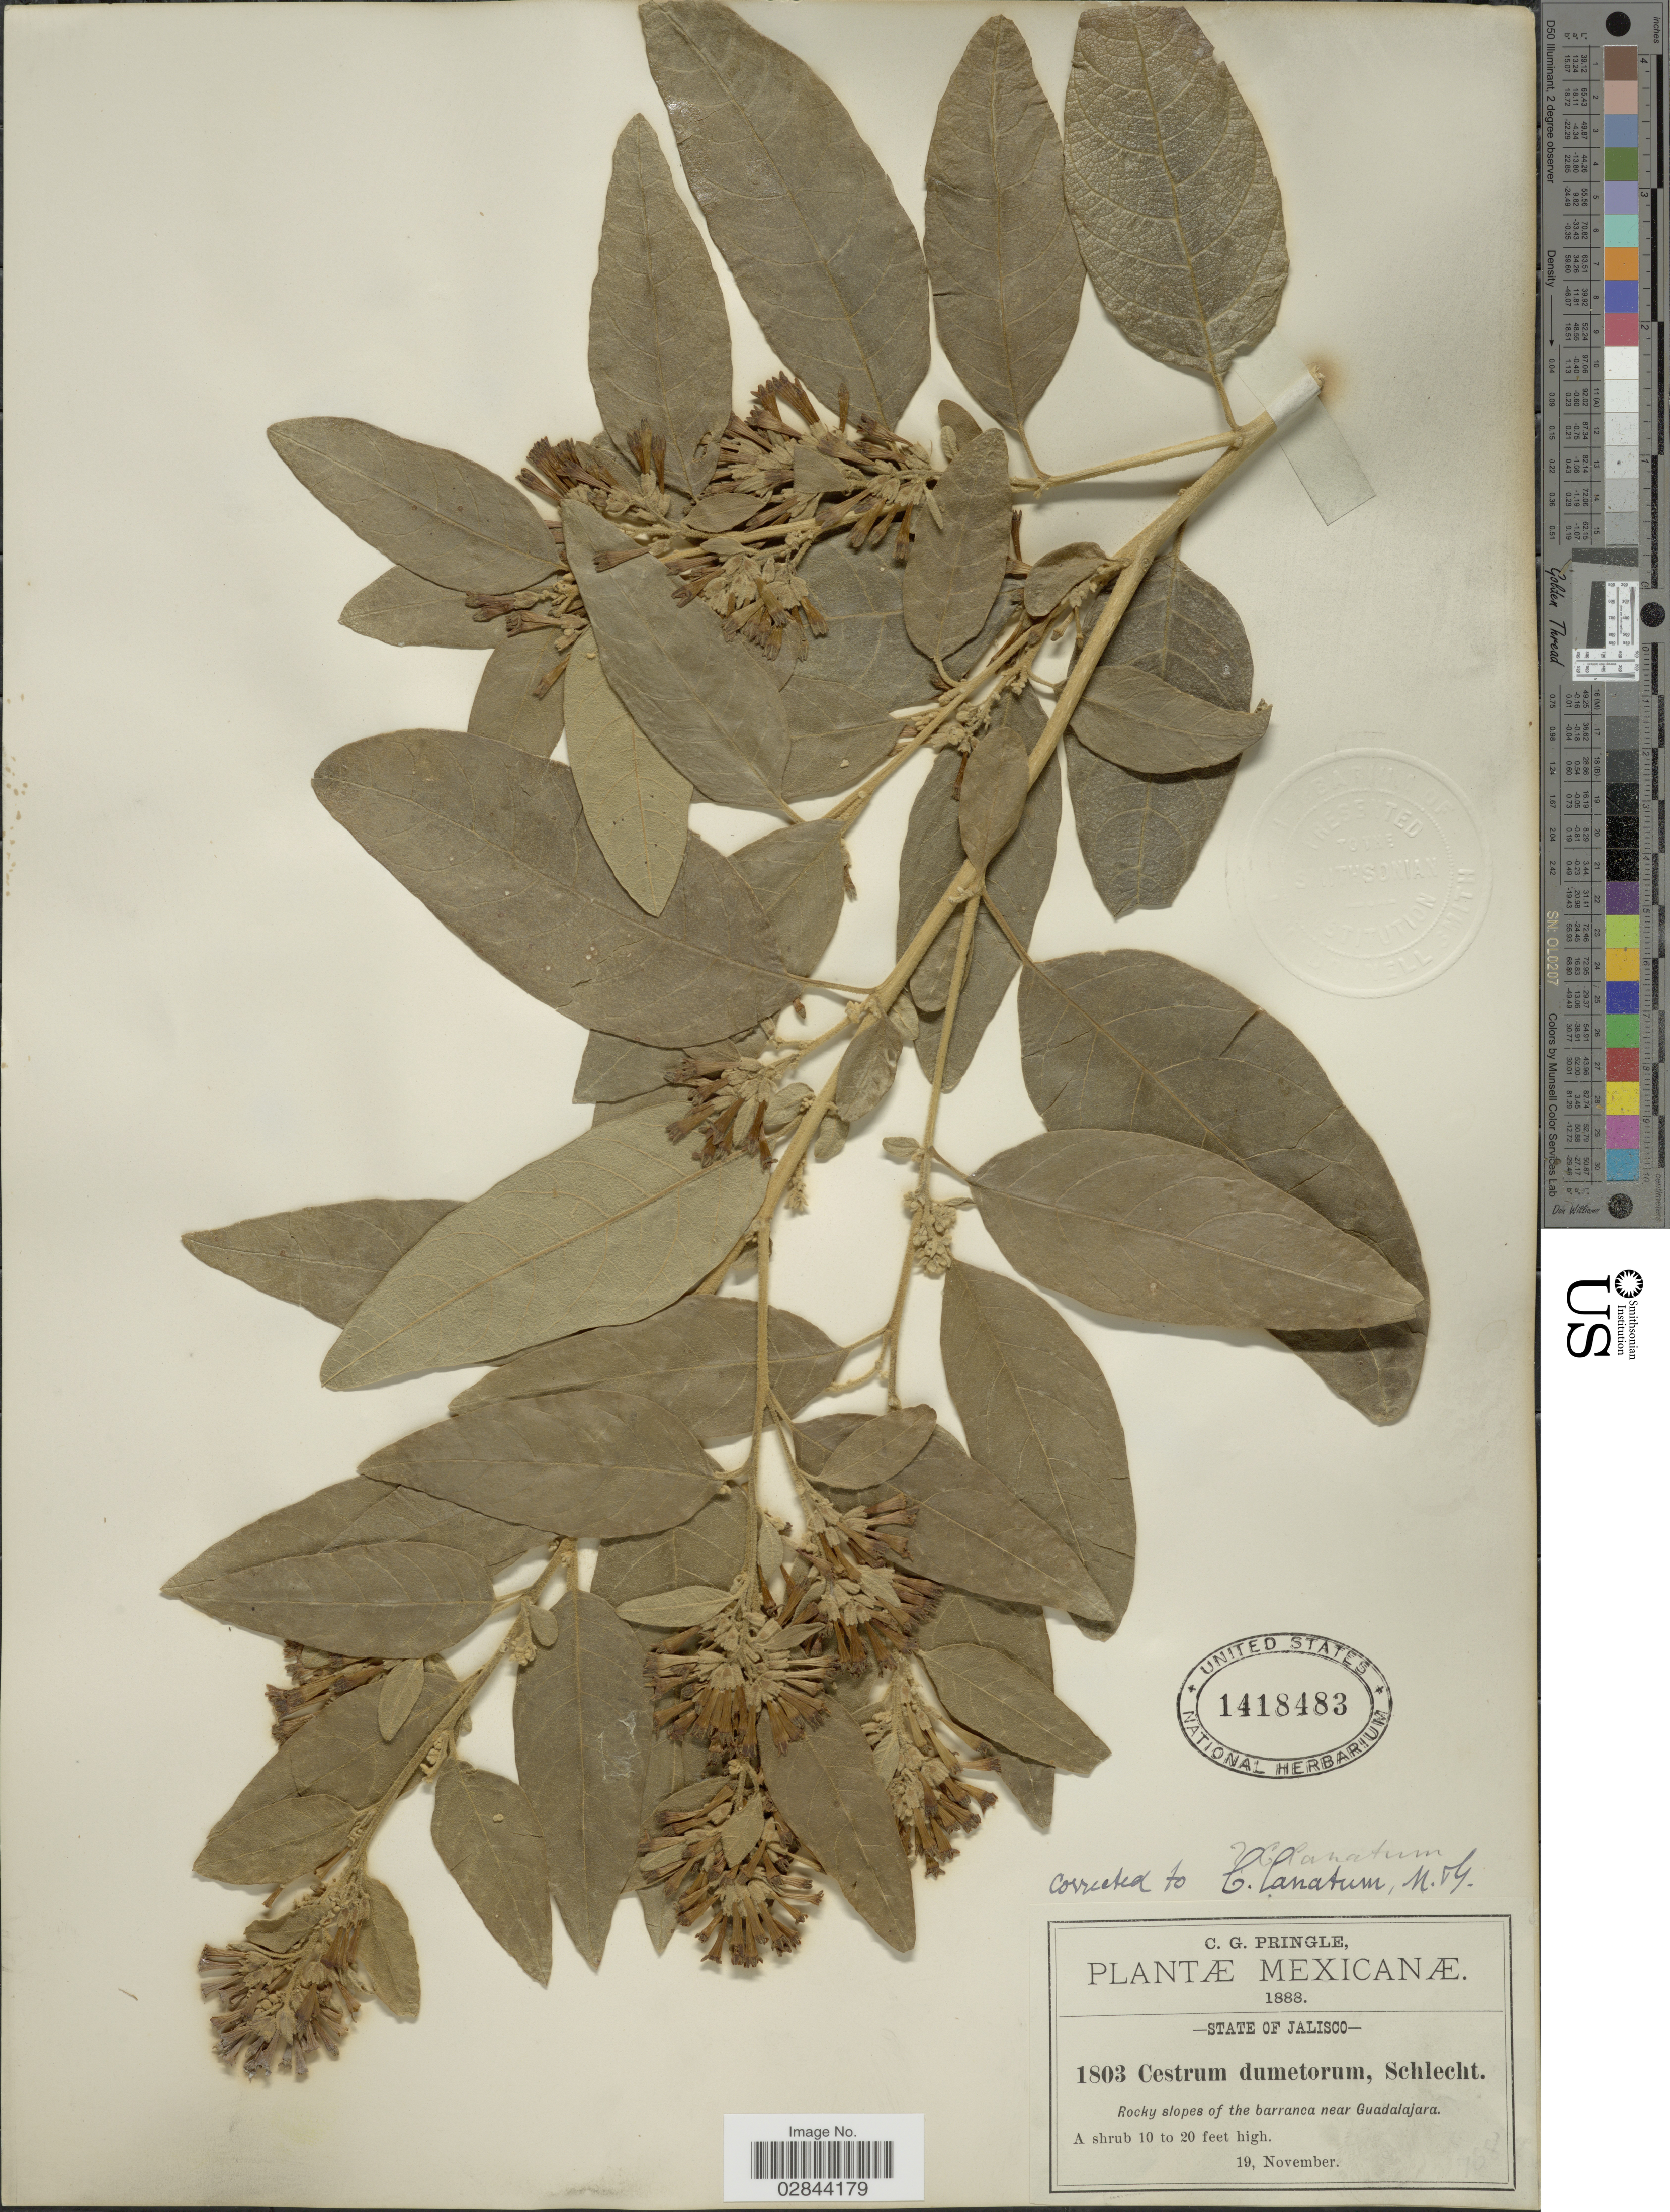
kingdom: Plantae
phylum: Tracheophyta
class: Magnoliopsida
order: Solanales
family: Solanaceae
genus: Cestrum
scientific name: Cestrum lanatum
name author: M. Martens & Galeotti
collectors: C. G. Pringle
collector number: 1803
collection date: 1888-11-19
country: Mexico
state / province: Jalisco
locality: Rocky slopes of the barranca near Guadalajara.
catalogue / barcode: US 1418483